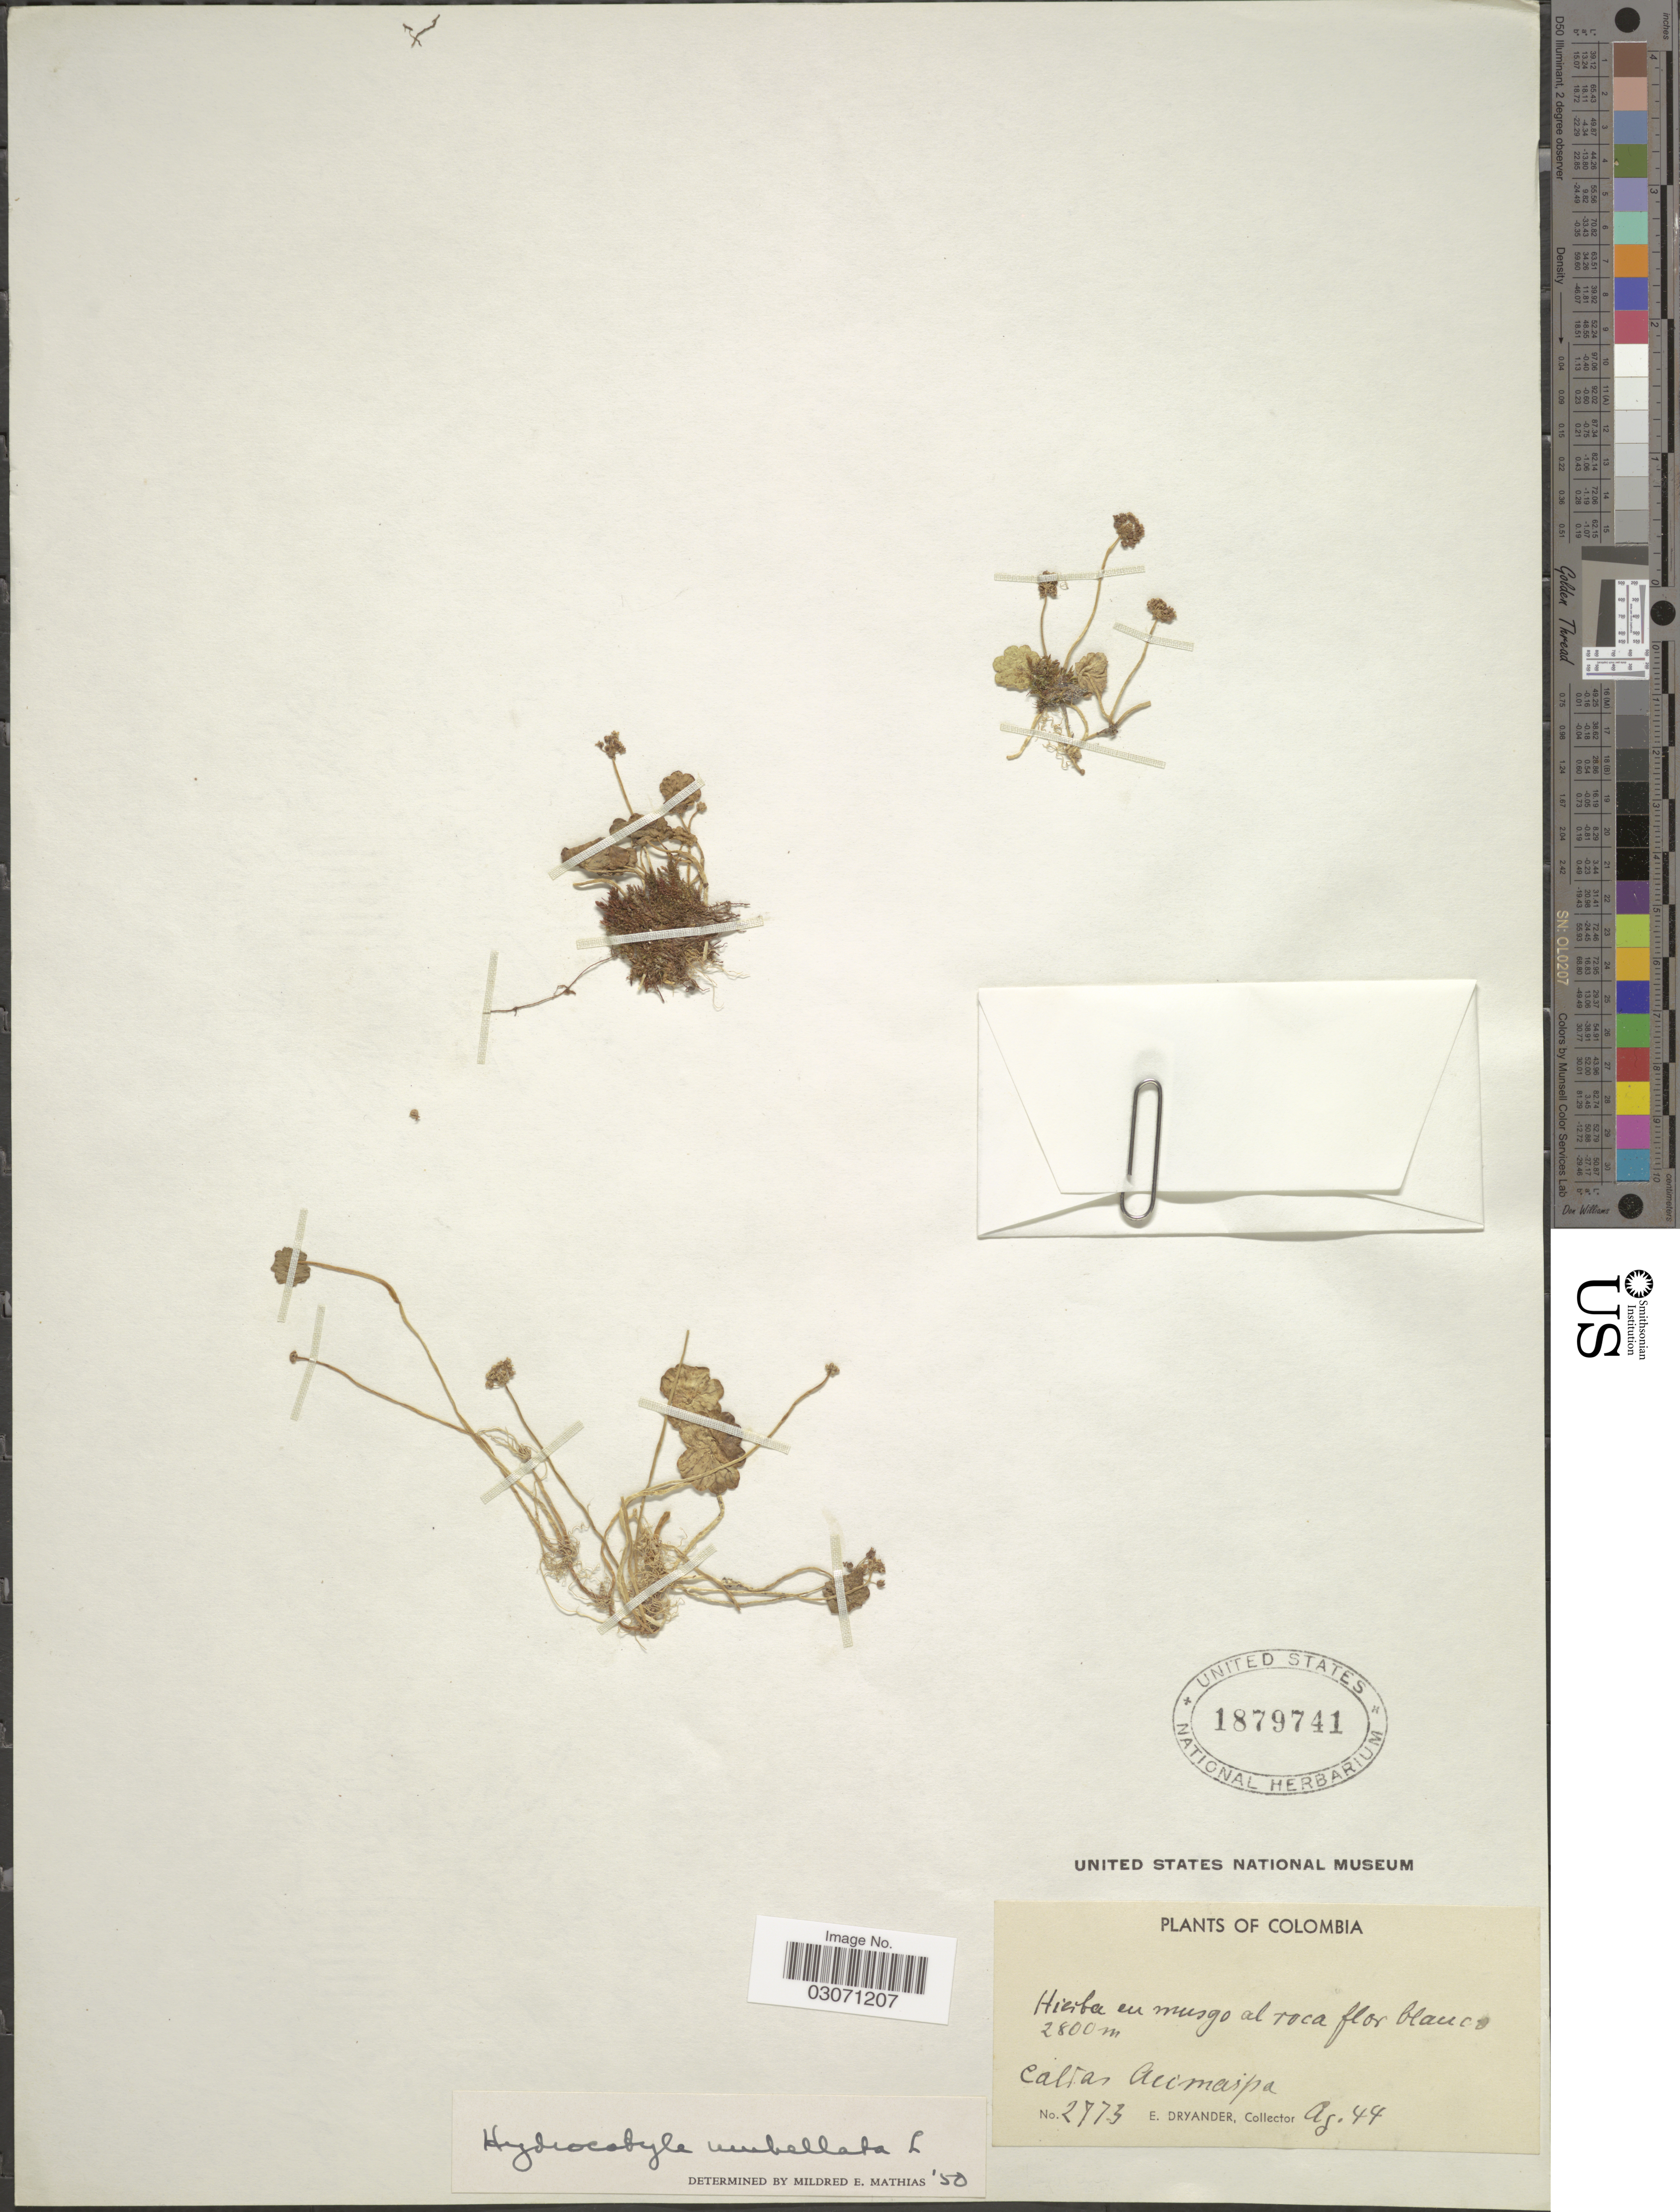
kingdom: Plantae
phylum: Tracheophyta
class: Magnoliopsida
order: Apiales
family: Araliaceae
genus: Hydrocotyle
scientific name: Hydrocotyle umbellata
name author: L.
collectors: E. Dryander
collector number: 2773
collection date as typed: Transcribed d/m/y: /8/44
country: Colombia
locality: Caldas Acimaipa.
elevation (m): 2800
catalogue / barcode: US 1879741